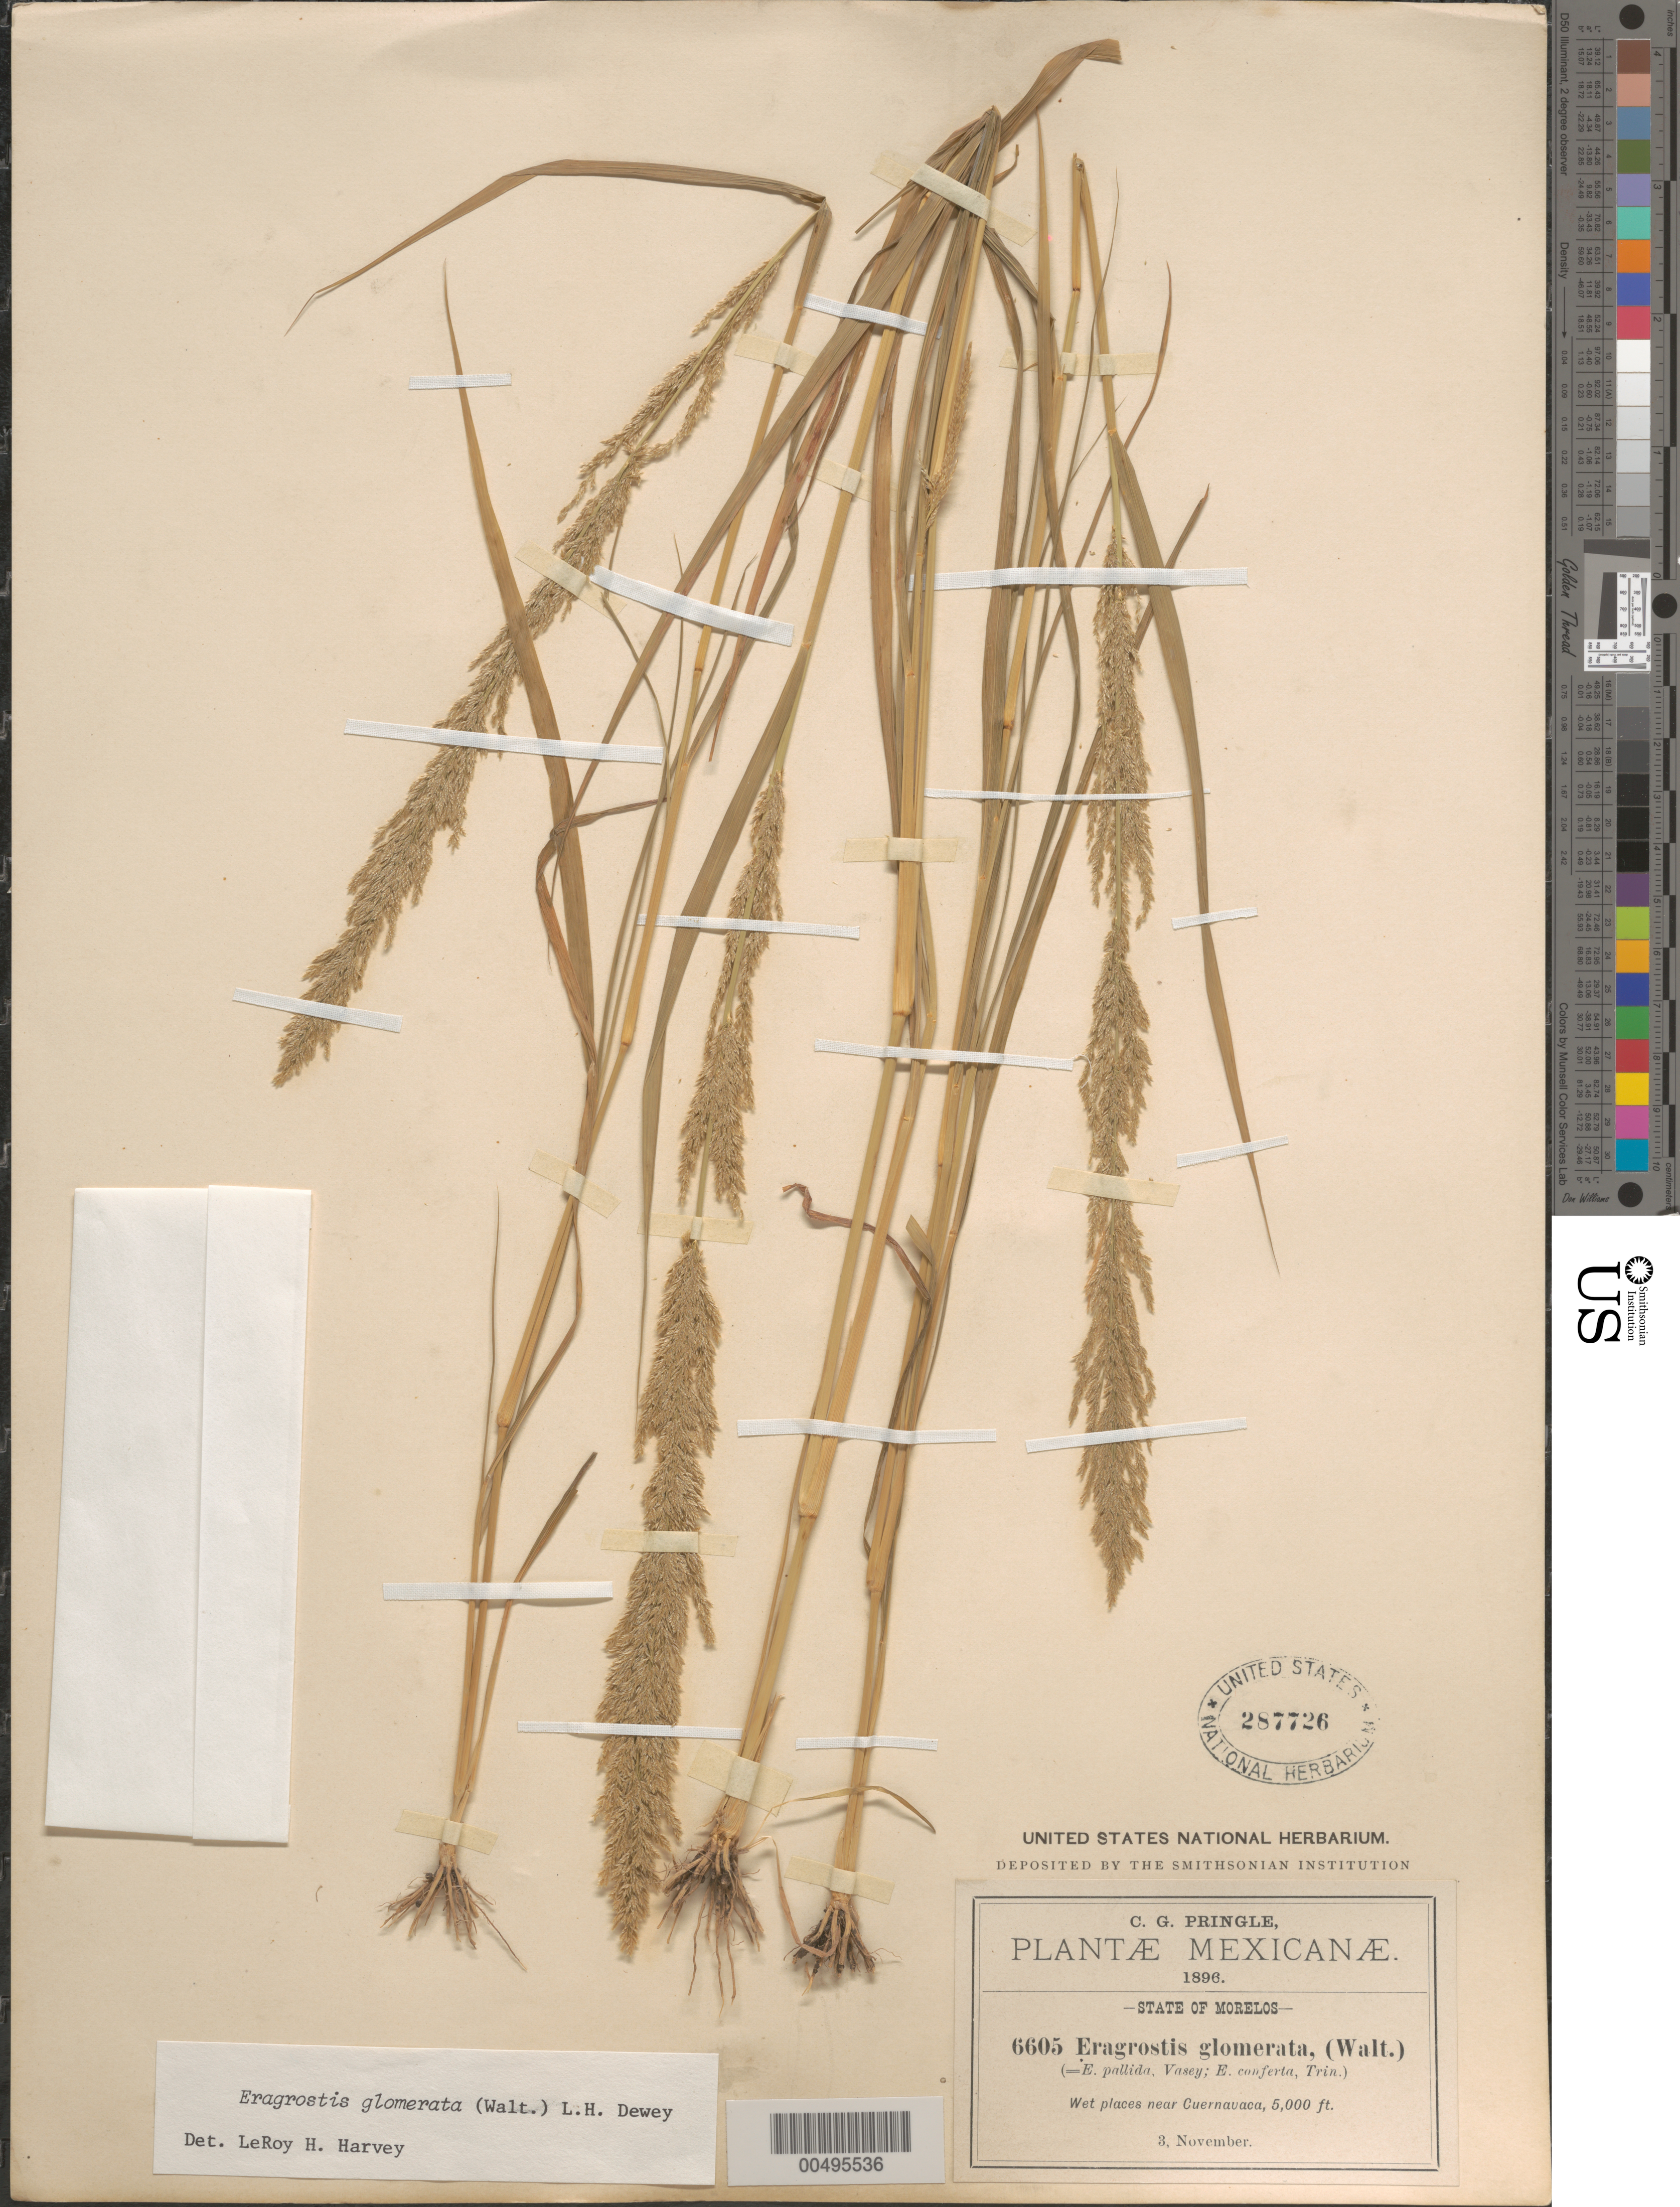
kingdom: Plantae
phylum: Tracheophyta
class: Liliopsida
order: Poales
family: Poaceae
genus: Eragrostis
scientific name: Eragrostis japonica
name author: (Thunb.) Trin.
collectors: C. G. Pringle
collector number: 6605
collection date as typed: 3 Nov 1896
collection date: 1896-11-03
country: Mexico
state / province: Morelos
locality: Near Cuernavaca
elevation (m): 1524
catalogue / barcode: US 287726